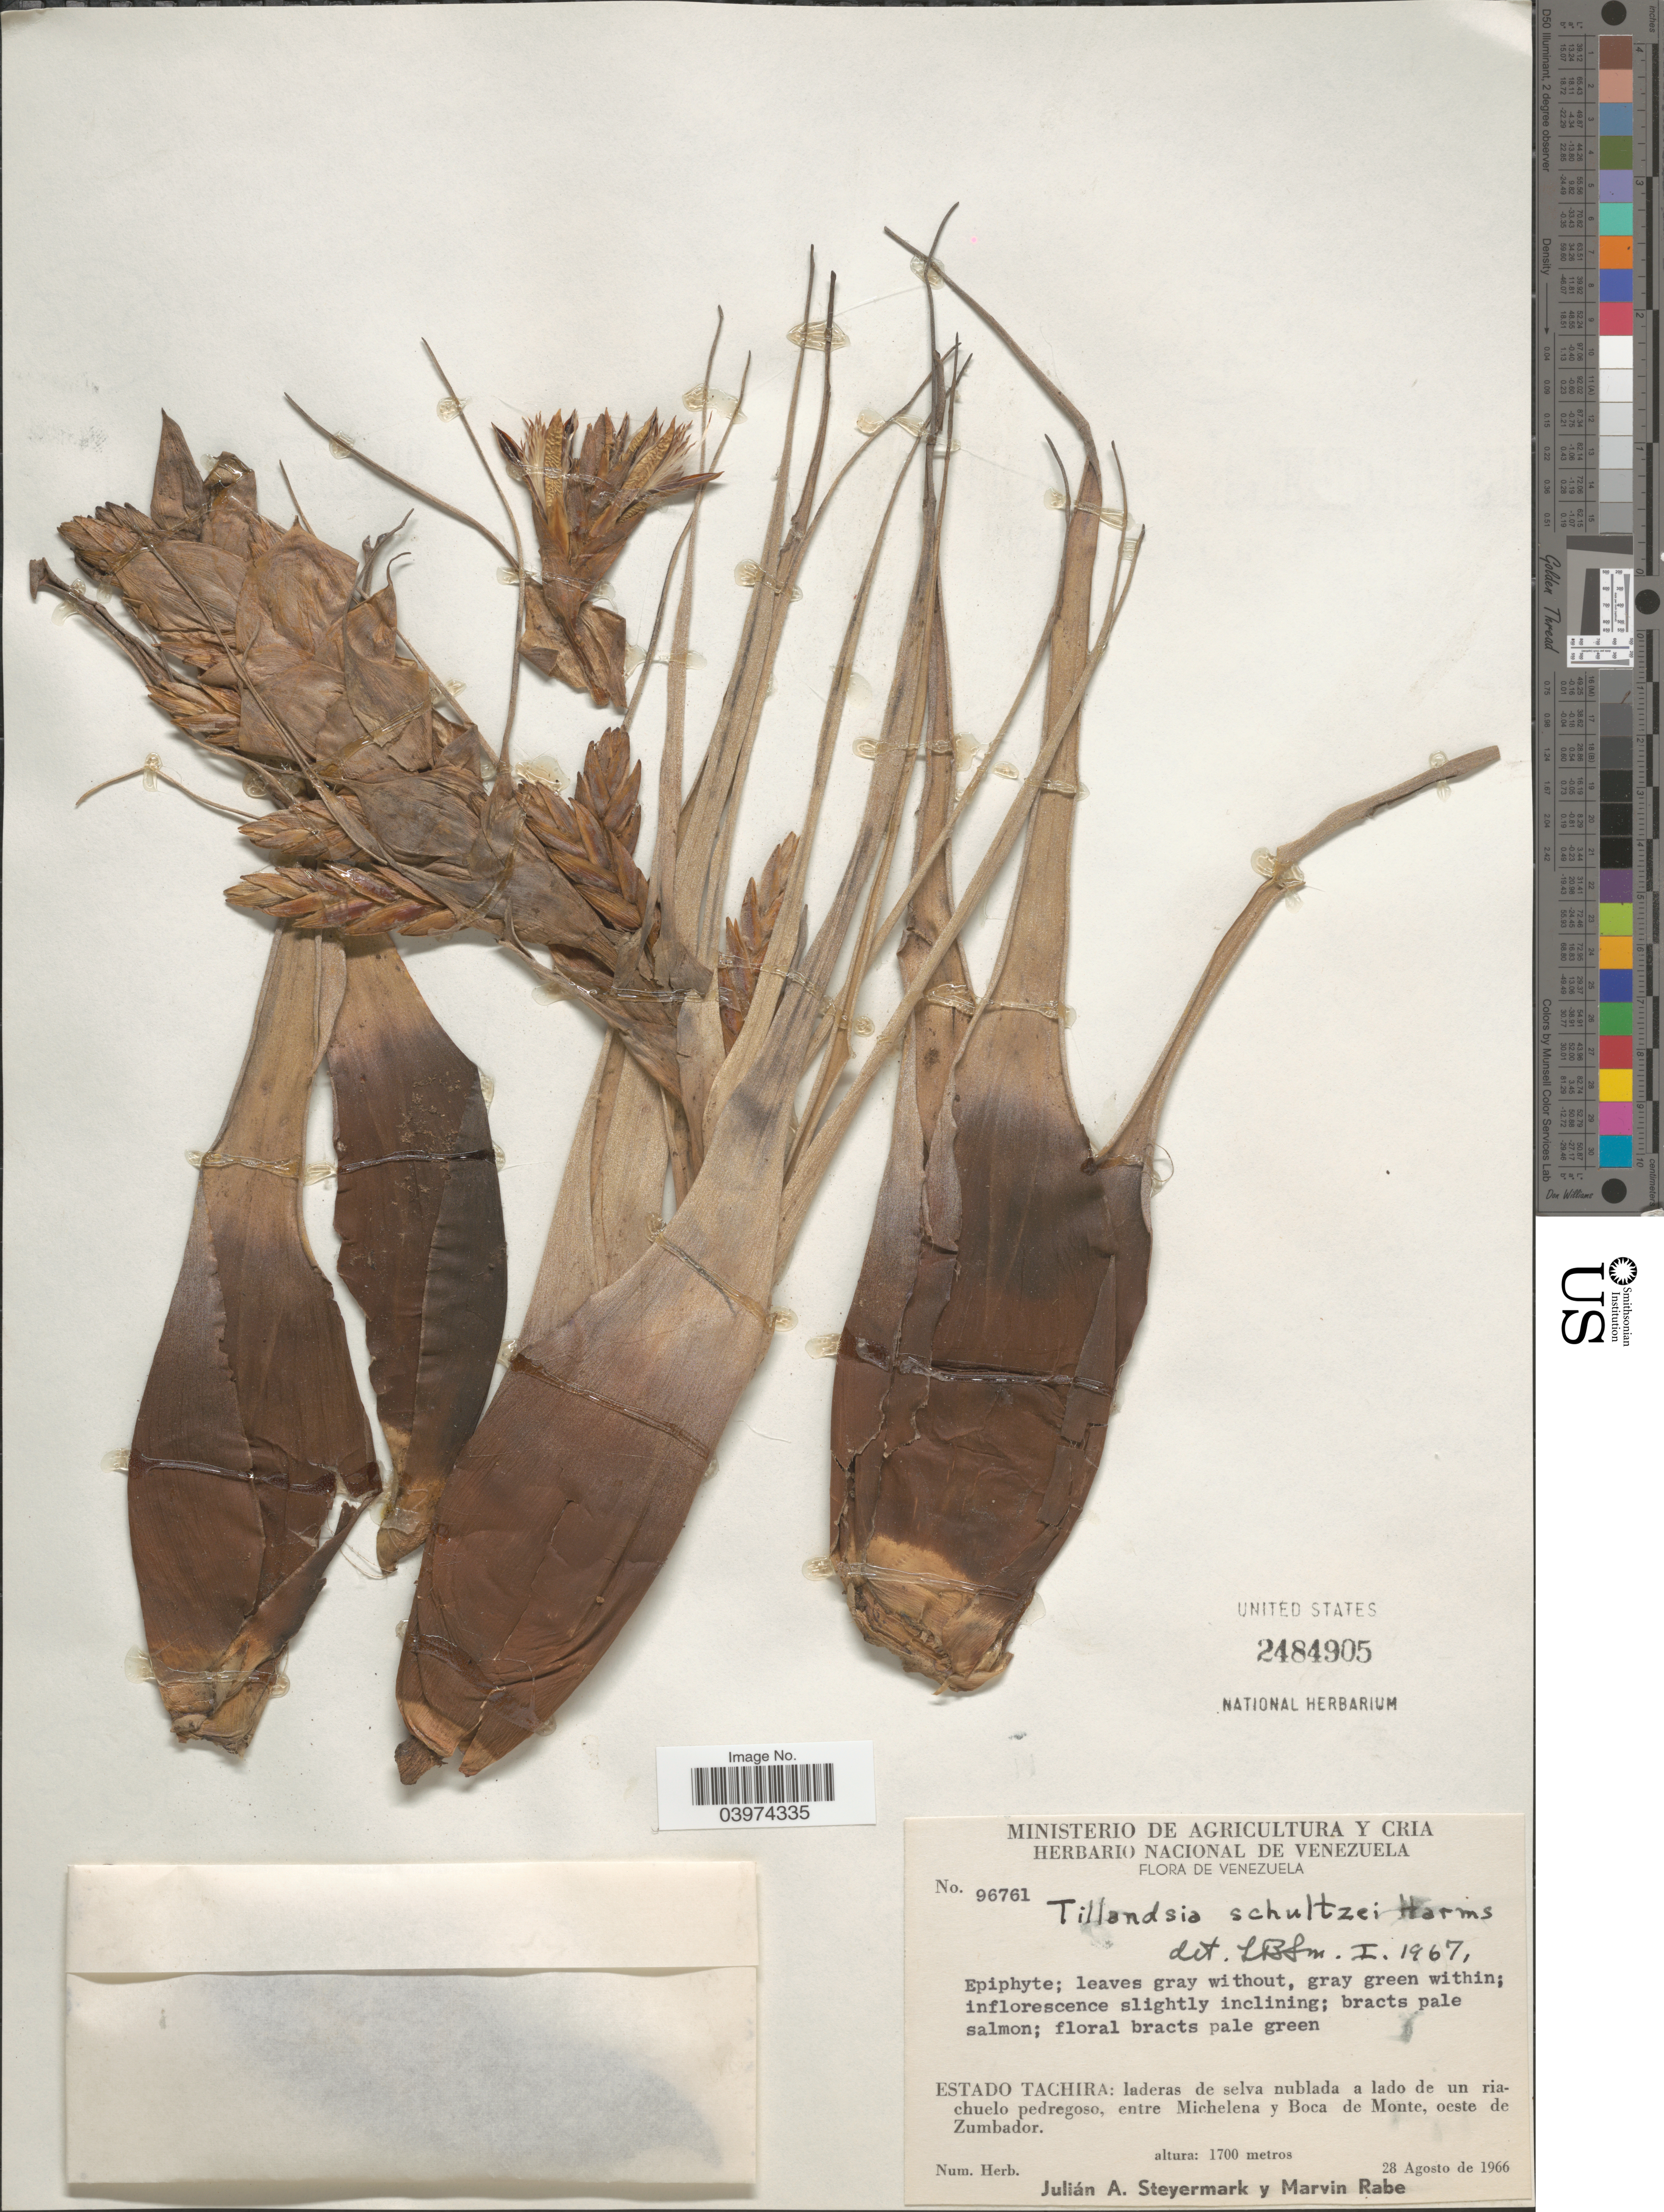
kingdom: Plantae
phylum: Tracheophyta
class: Liliopsida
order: Poales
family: Bromeliaceae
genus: Tillandsia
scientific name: Tillandsia schultzei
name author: Harms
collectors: J. Steyermark & M. Rabe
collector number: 96761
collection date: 1966-08-28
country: Venezuela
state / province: Tachira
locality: Laderas de selva nublada a lado de un riachuelo pedregoso, entre Michelena y Boca de Monte, oeste de Zumbador.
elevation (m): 1700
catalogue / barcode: US 2484905